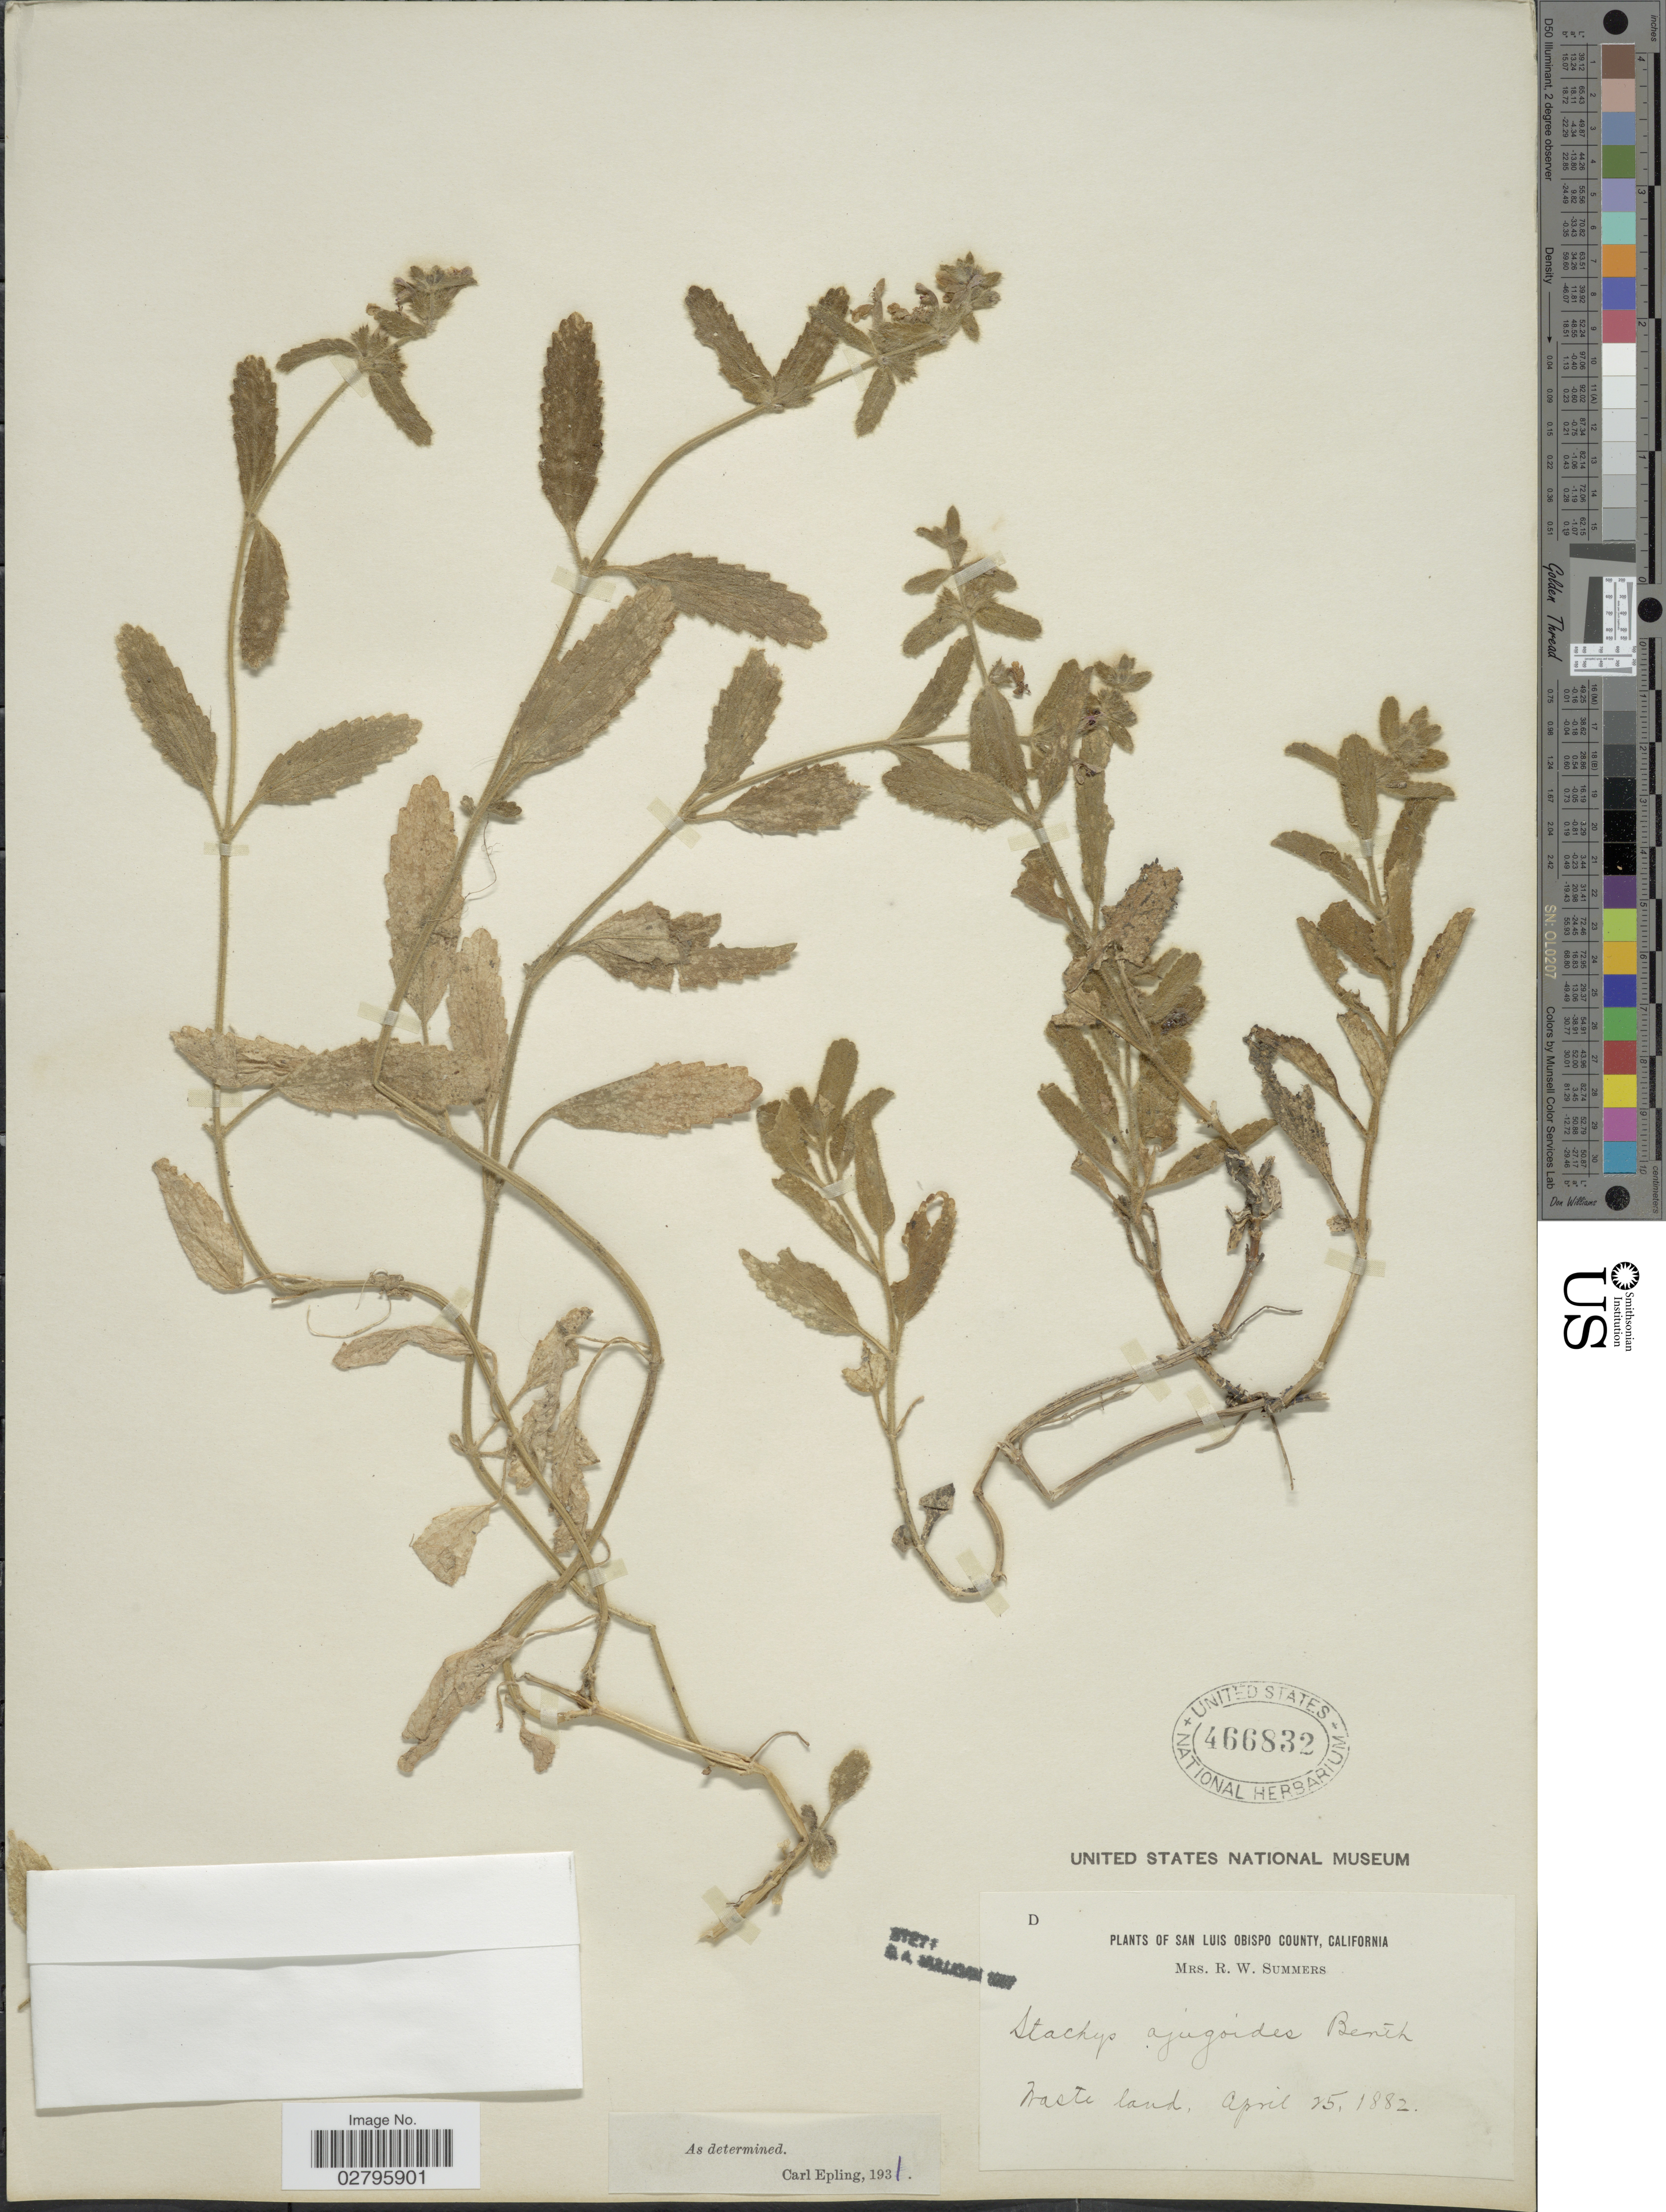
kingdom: Plantae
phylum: Tracheophyta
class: Magnoliopsida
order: Lamiales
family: Lamiaceae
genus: Stachys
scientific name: Stachys ajugoides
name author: Benth.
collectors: R. Summers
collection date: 1882-04-25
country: United States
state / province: California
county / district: San Luis Obispo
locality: San Luis Obispo County. Waste land.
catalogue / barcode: US 466832